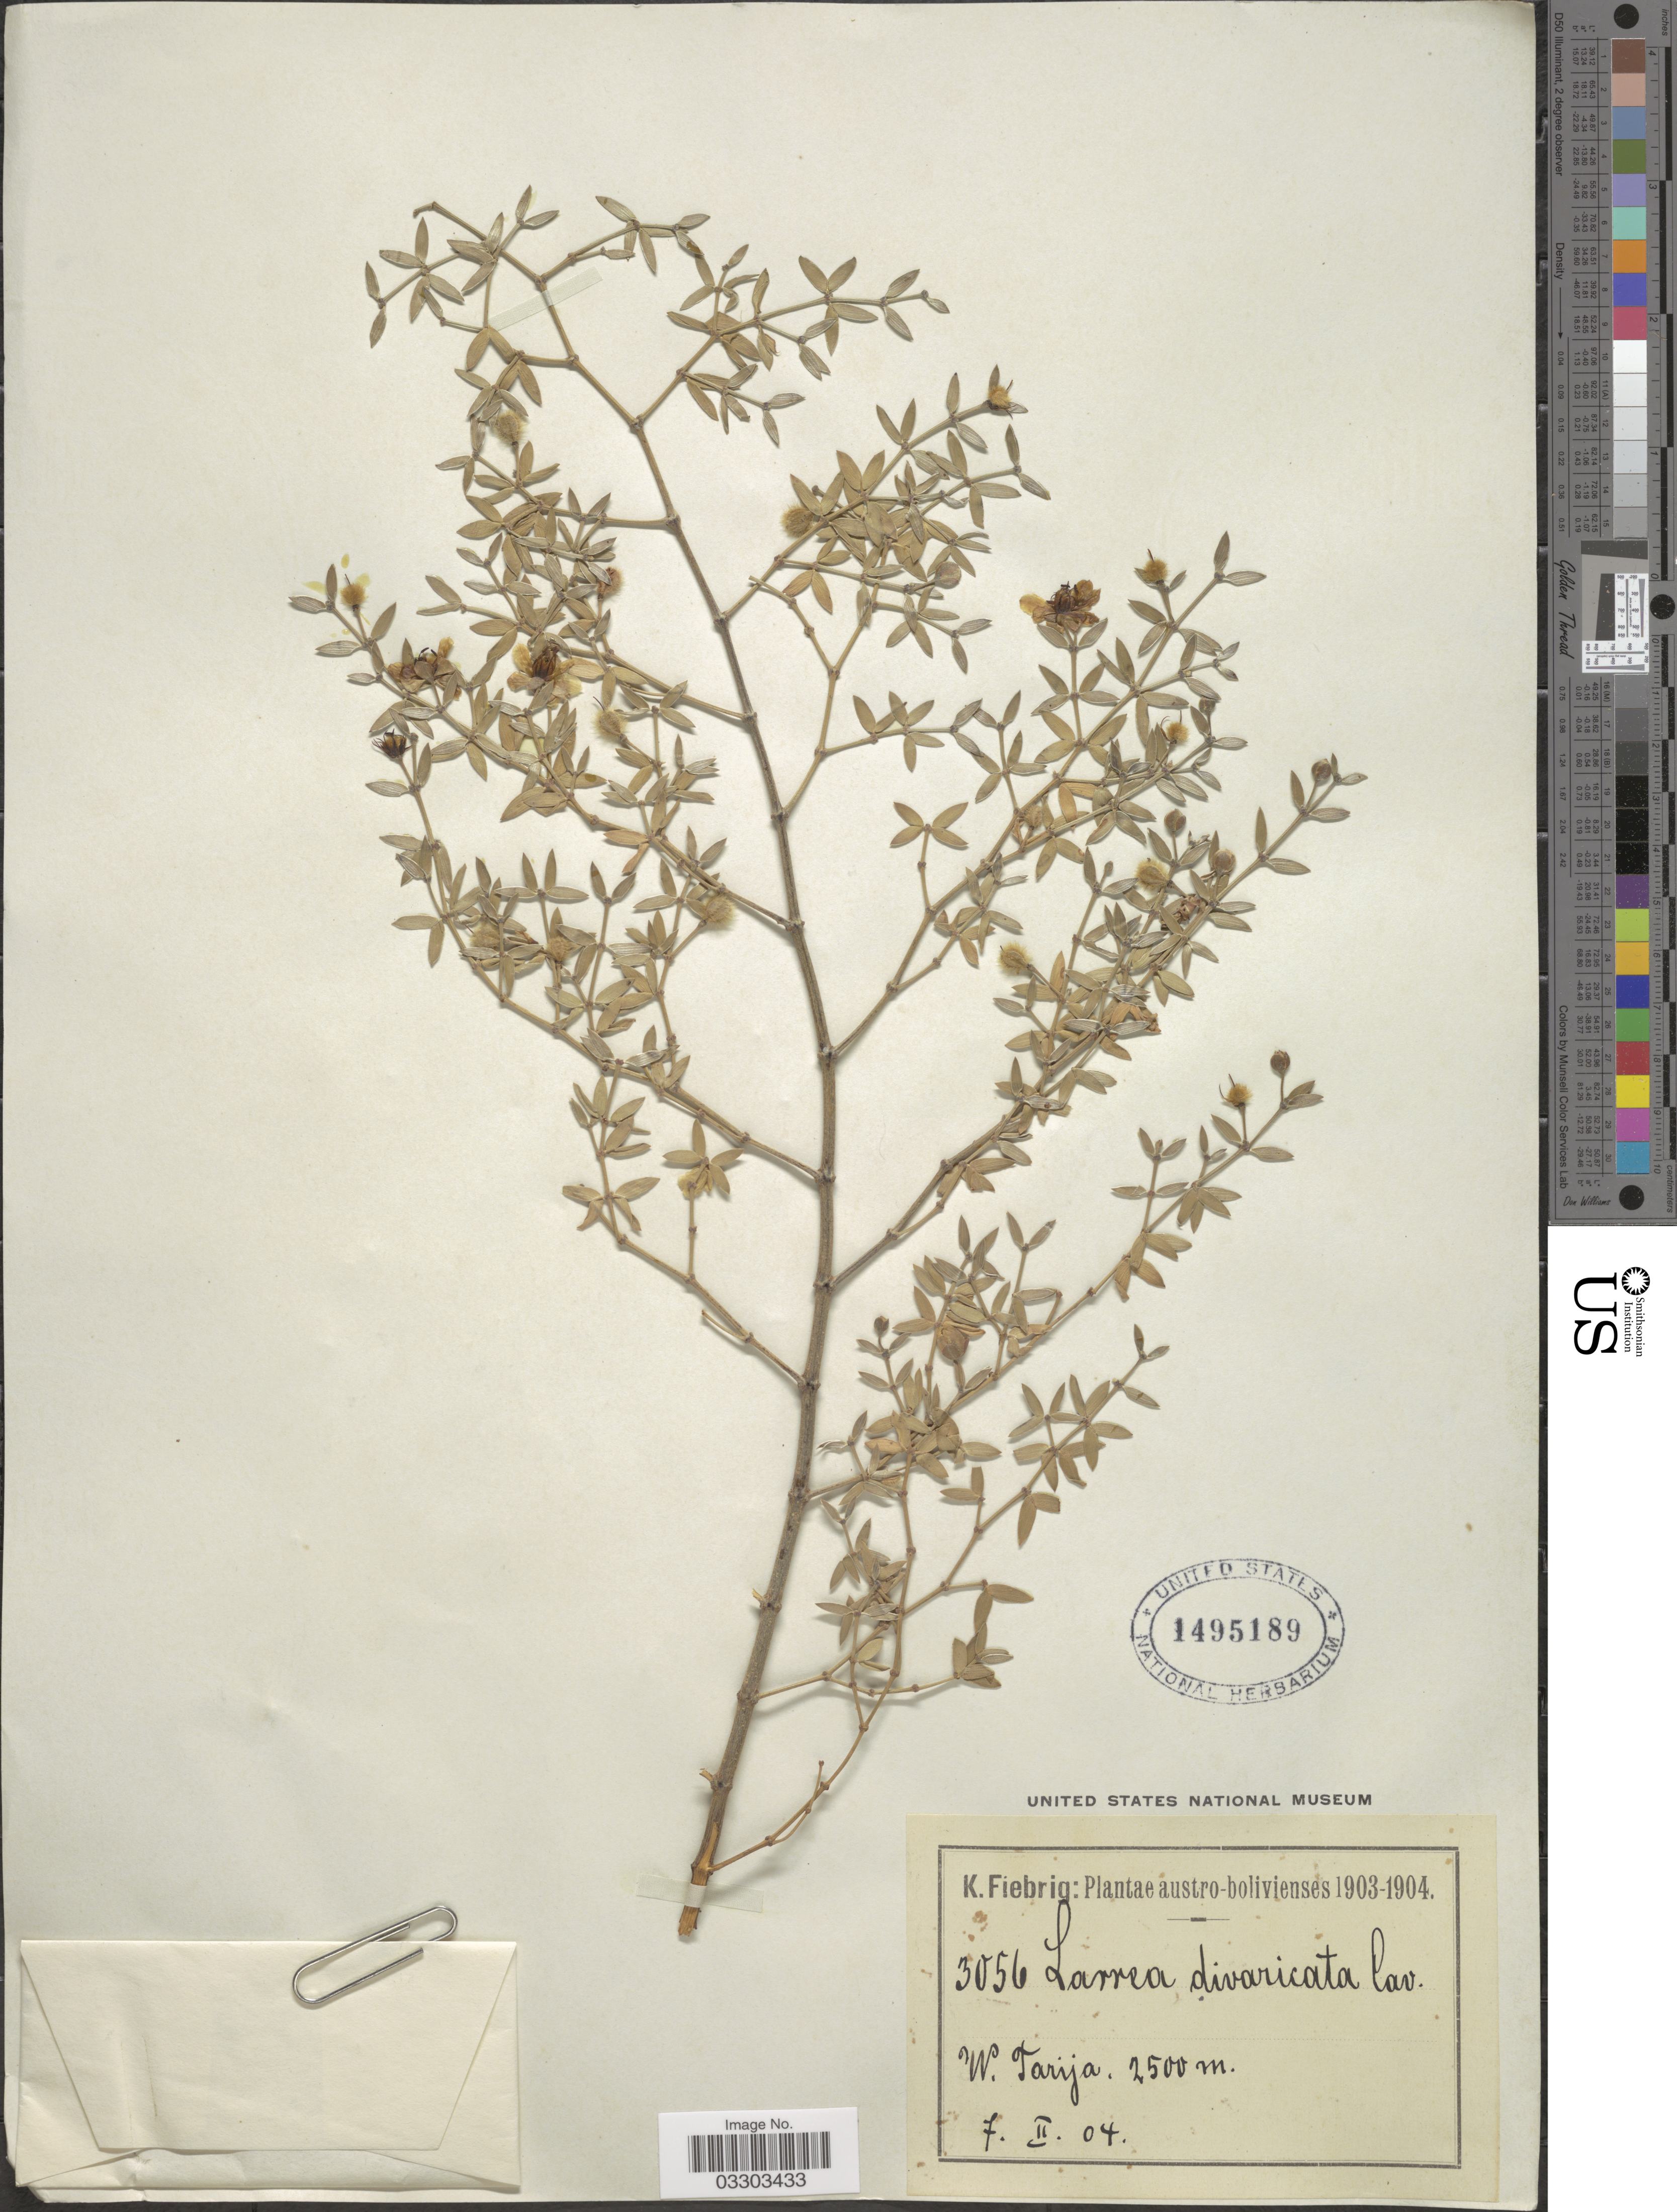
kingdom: Plantae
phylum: Tracheophyta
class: Magnoliopsida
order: Zygophyllales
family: Zygophyllaceae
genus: Larrea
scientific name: Larrea divaricata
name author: Cav.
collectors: K. Fiebrig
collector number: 3056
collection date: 1904-02-07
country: Bolivia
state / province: Tarija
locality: Austro-bolivienses. W. Tarija.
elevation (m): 2500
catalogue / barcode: US 1495189